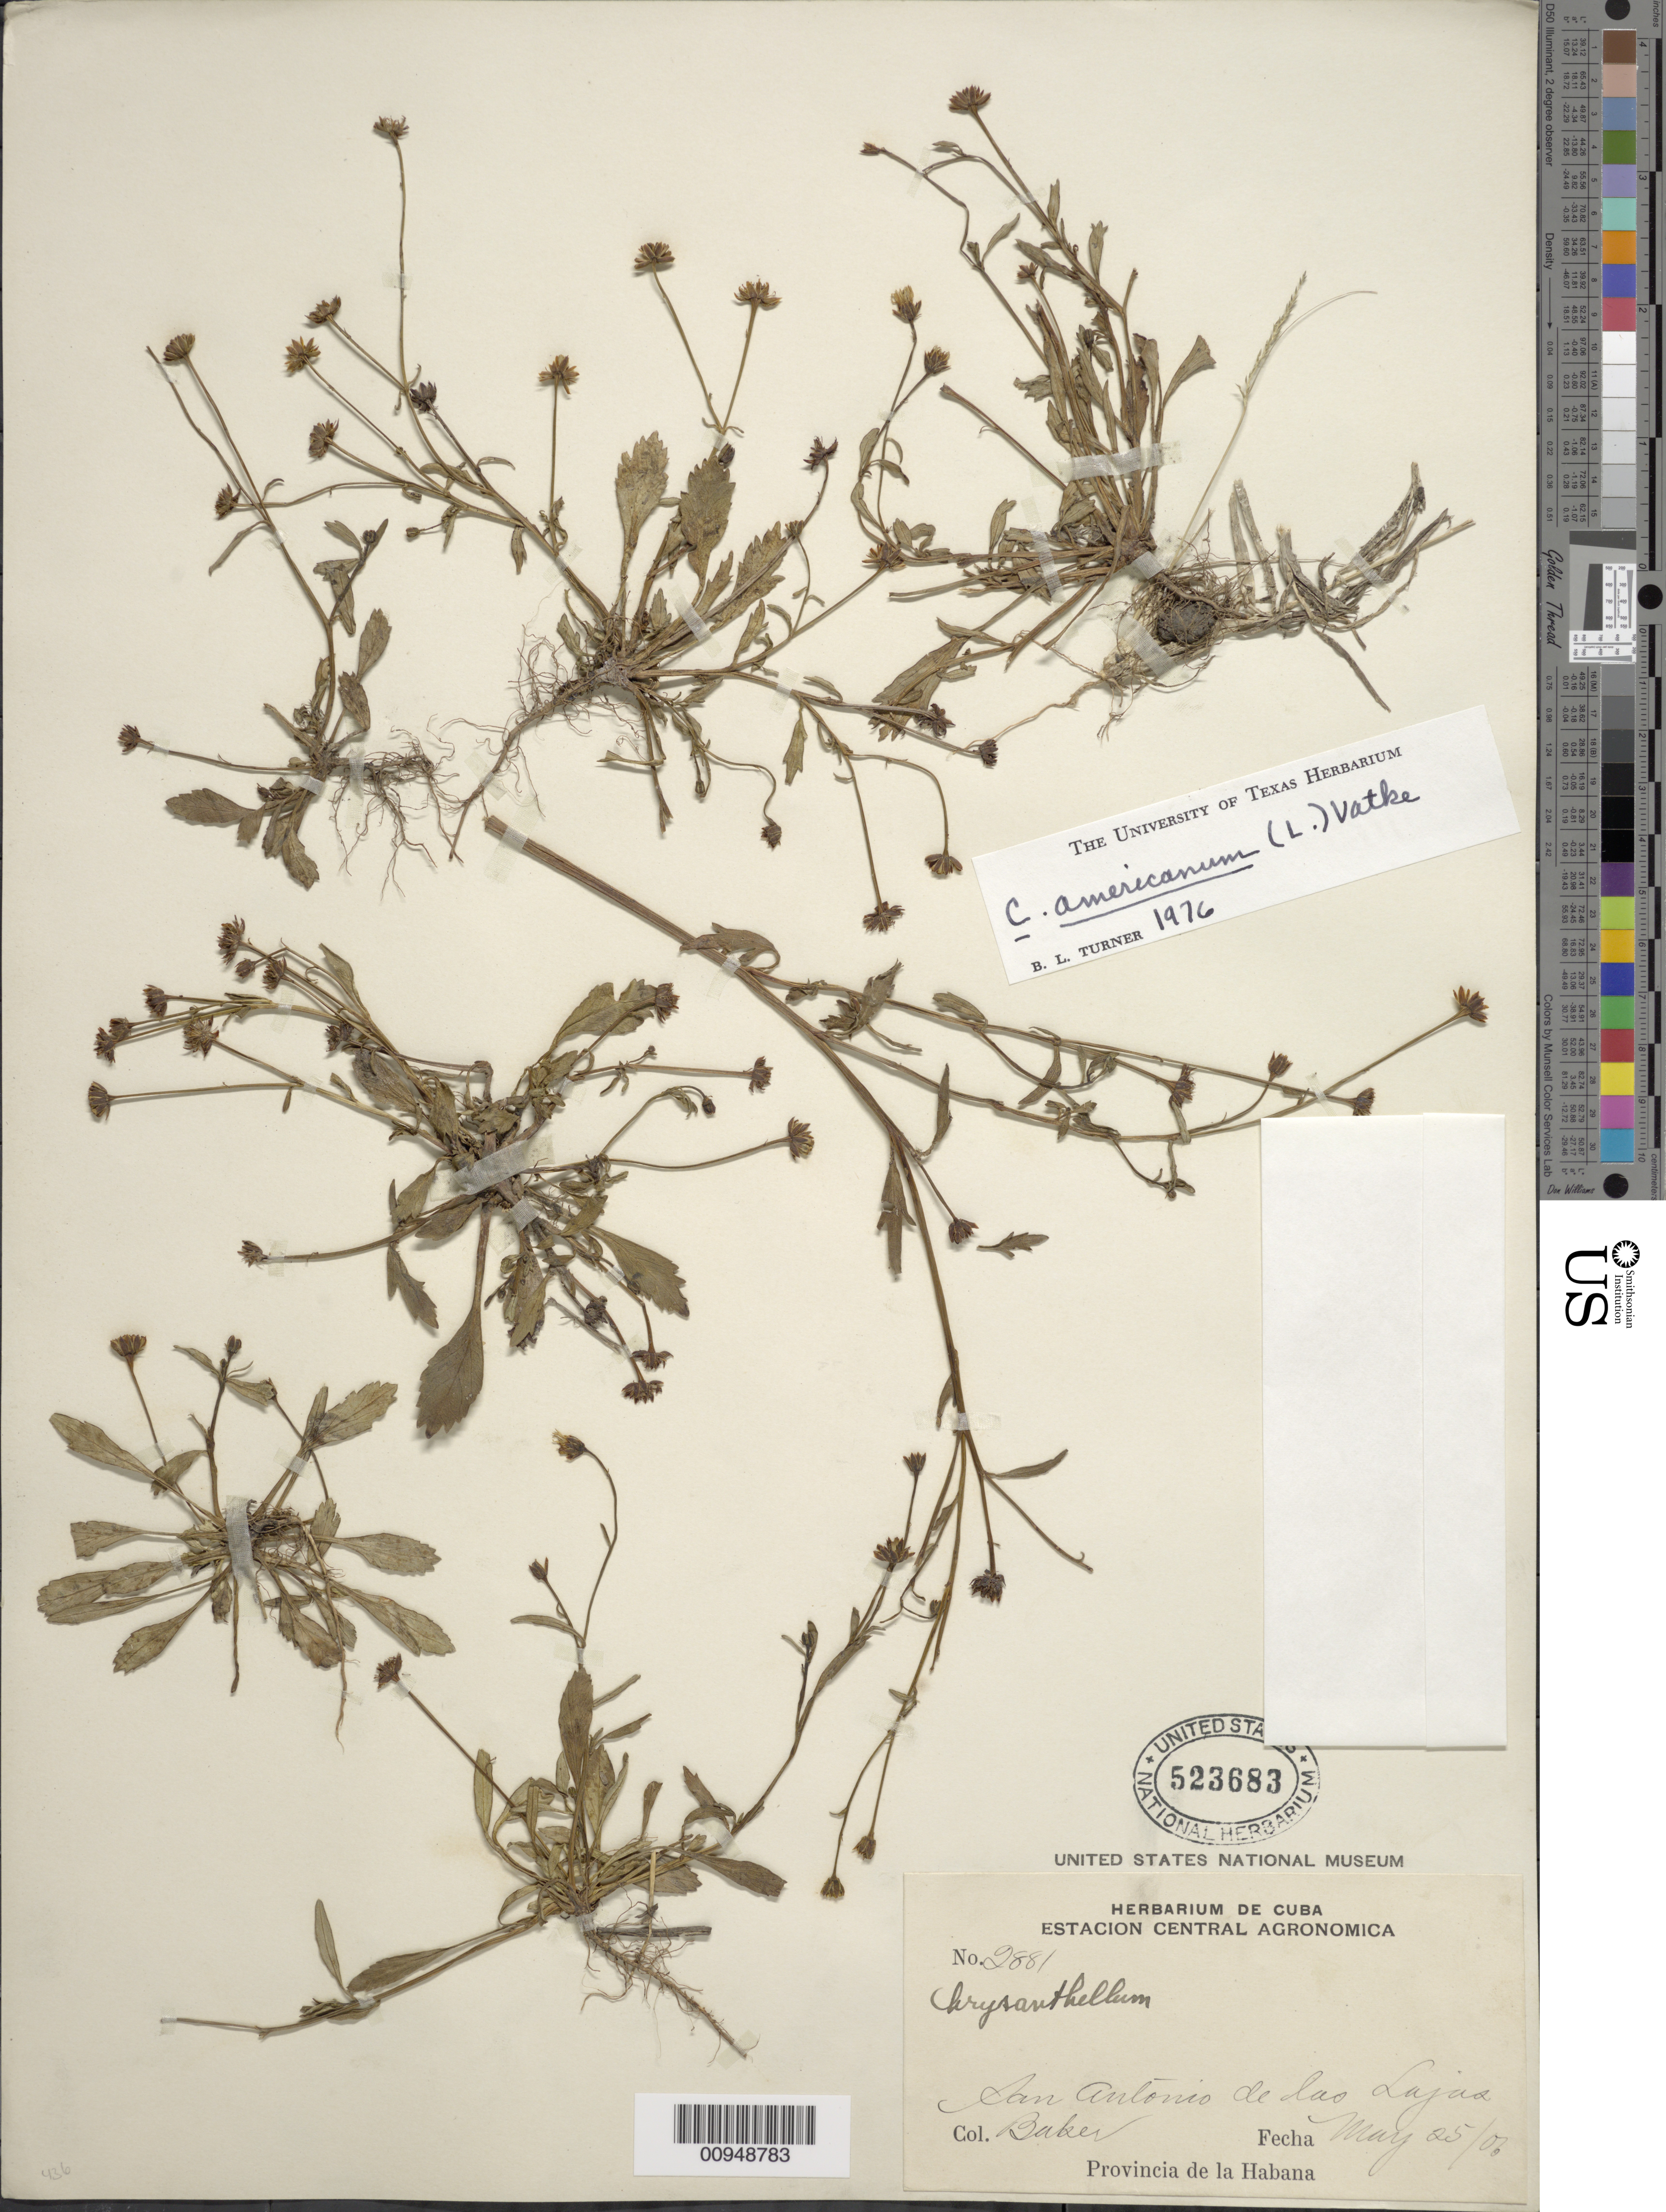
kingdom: Plantae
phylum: Tracheophyta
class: Magnoliopsida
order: Asterales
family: Asteraceae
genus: Chrysanthellum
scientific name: Chrysanthellum americanum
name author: (L.) Vatke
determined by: Turner, B. L.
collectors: C. F. Baker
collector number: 2881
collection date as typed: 25 May 1906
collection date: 1906-05-25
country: Cuba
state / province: La Habana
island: Cuba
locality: San Antonio de las Lajas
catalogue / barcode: US 523683